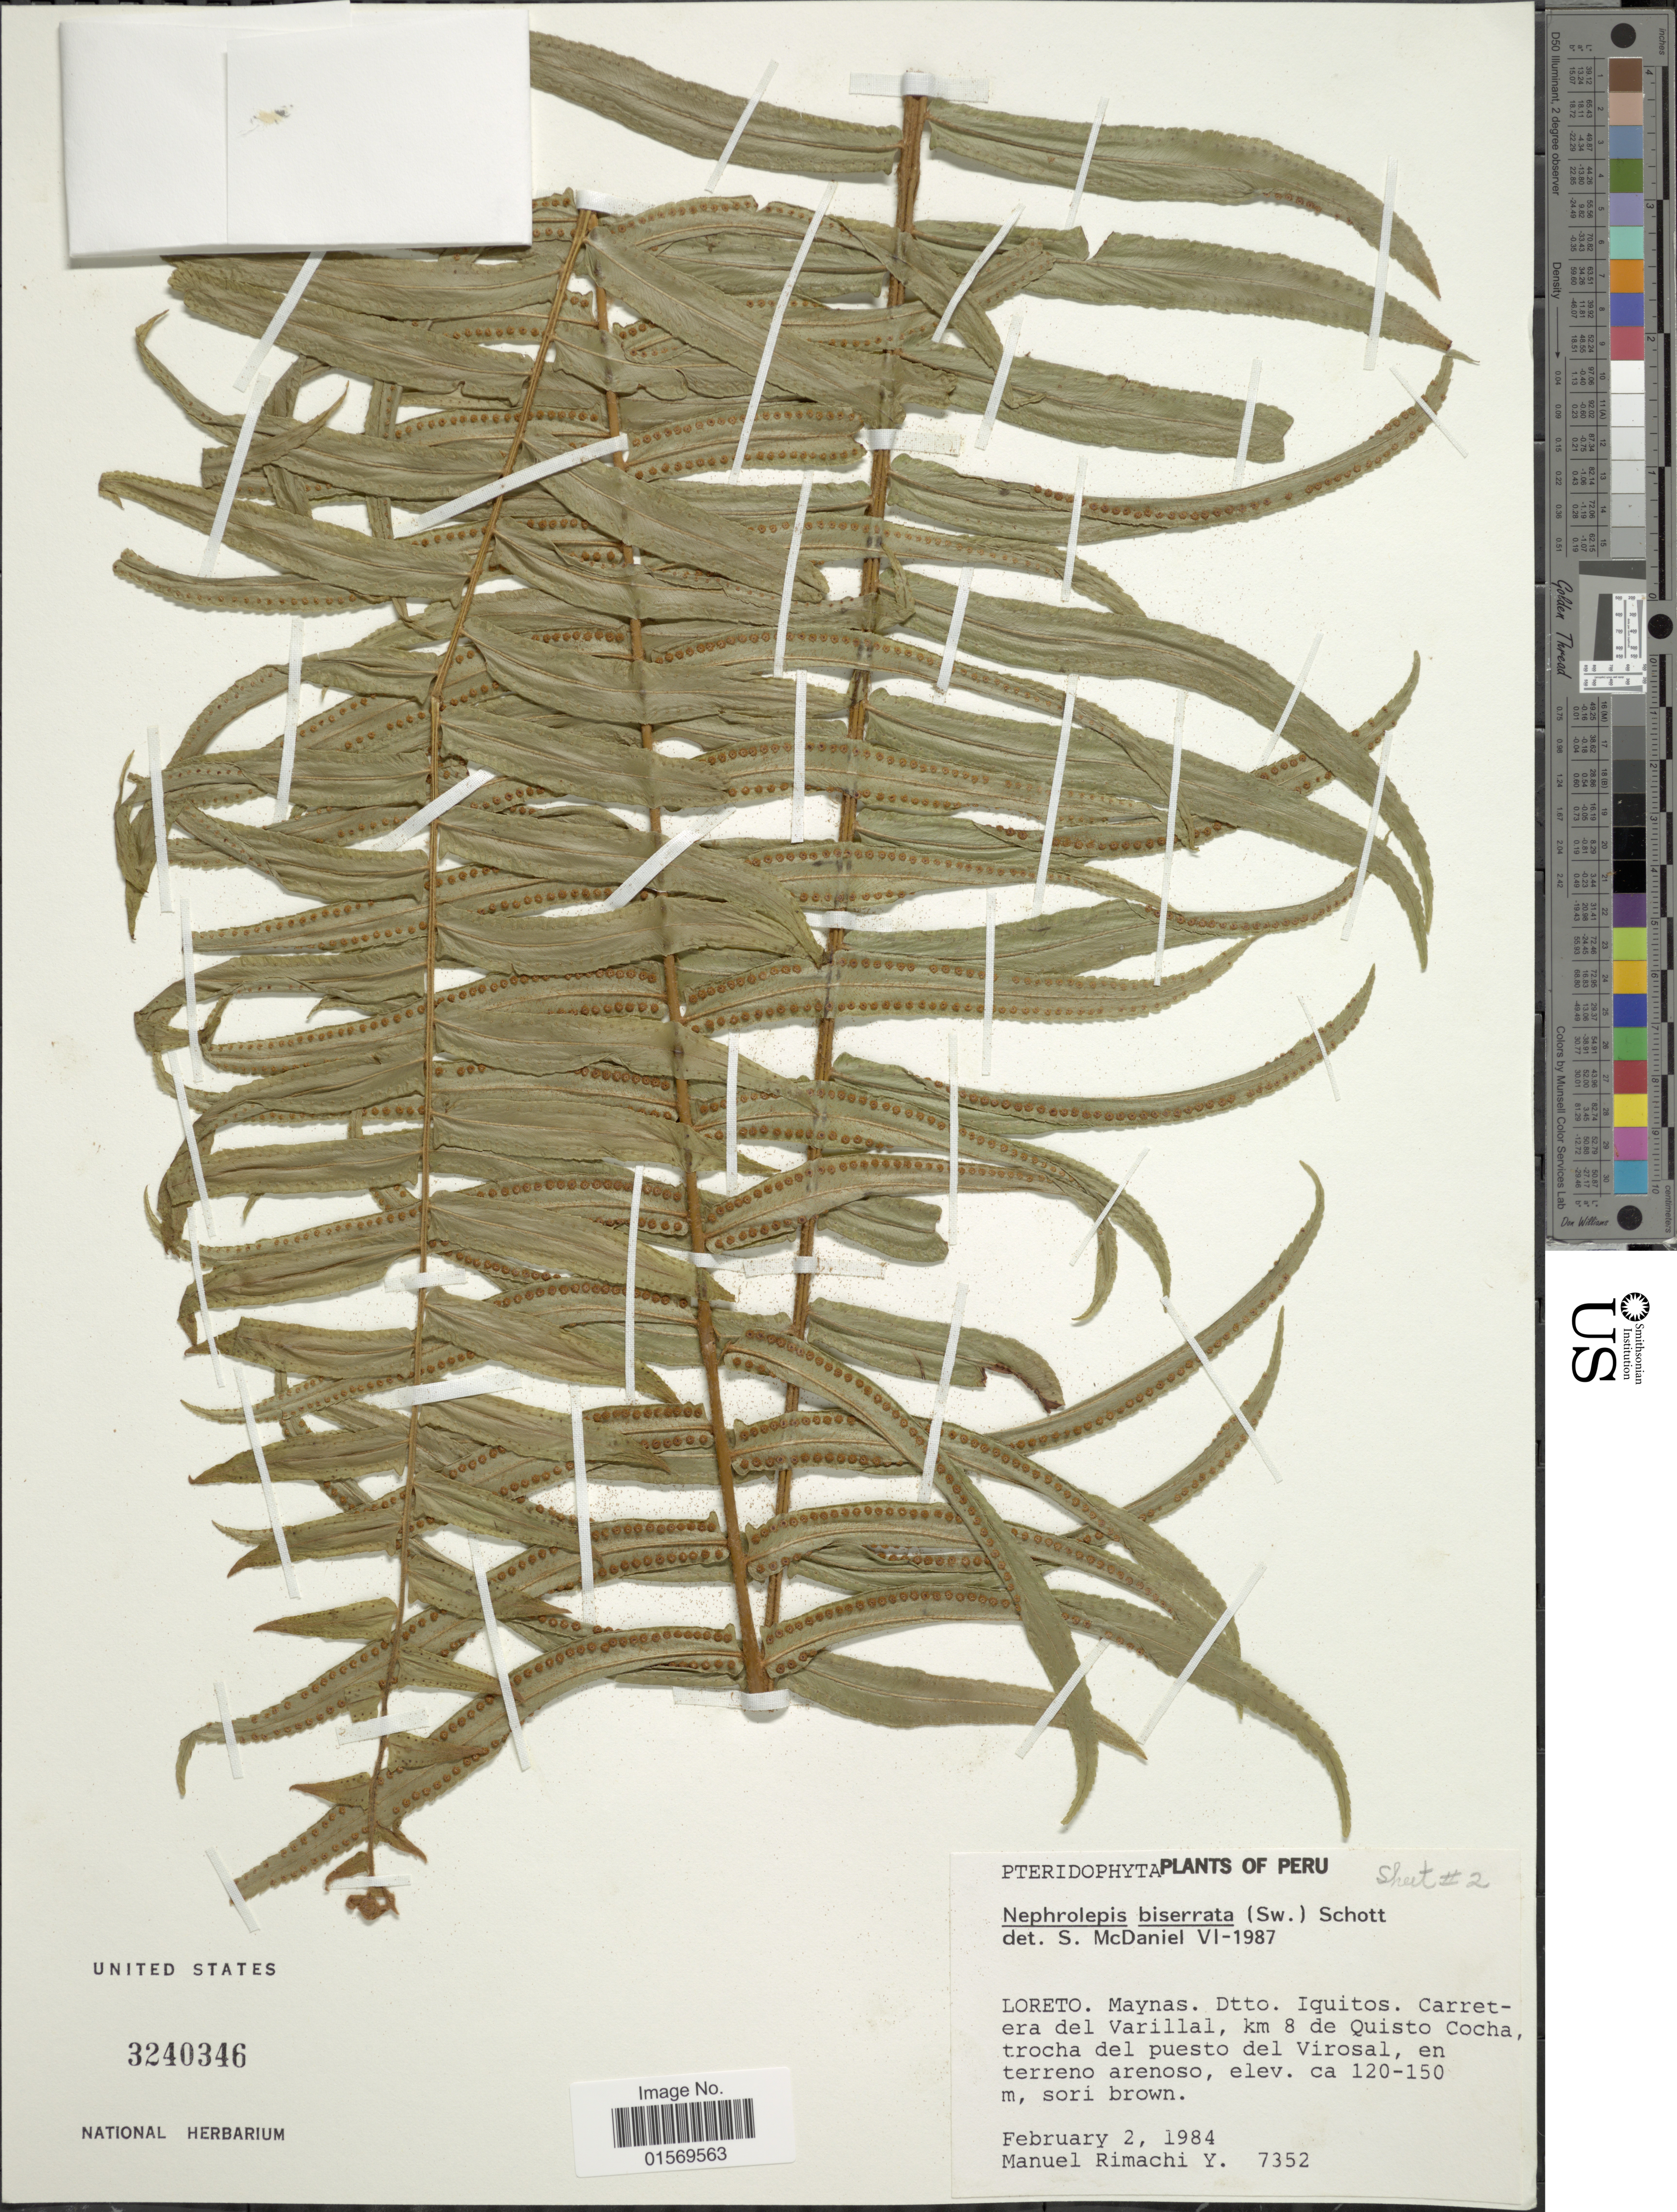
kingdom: Plantae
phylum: Tracheophyta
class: Polypodiopsida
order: Polypodiales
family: Nephrolepidaceae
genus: Nephrolepis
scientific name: Nephrolepis biserrata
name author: (Sw.) Schott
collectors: M. Rimachi Y.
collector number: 7352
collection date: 1984-02-02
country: Peru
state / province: Loreto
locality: Maynas, Dtto. Iquitos, Carretera del Varillal, km 8 de Quisto Cocha, trocha del puesto del Virosal, en terreno arenoso.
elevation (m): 120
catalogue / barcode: US 3240346